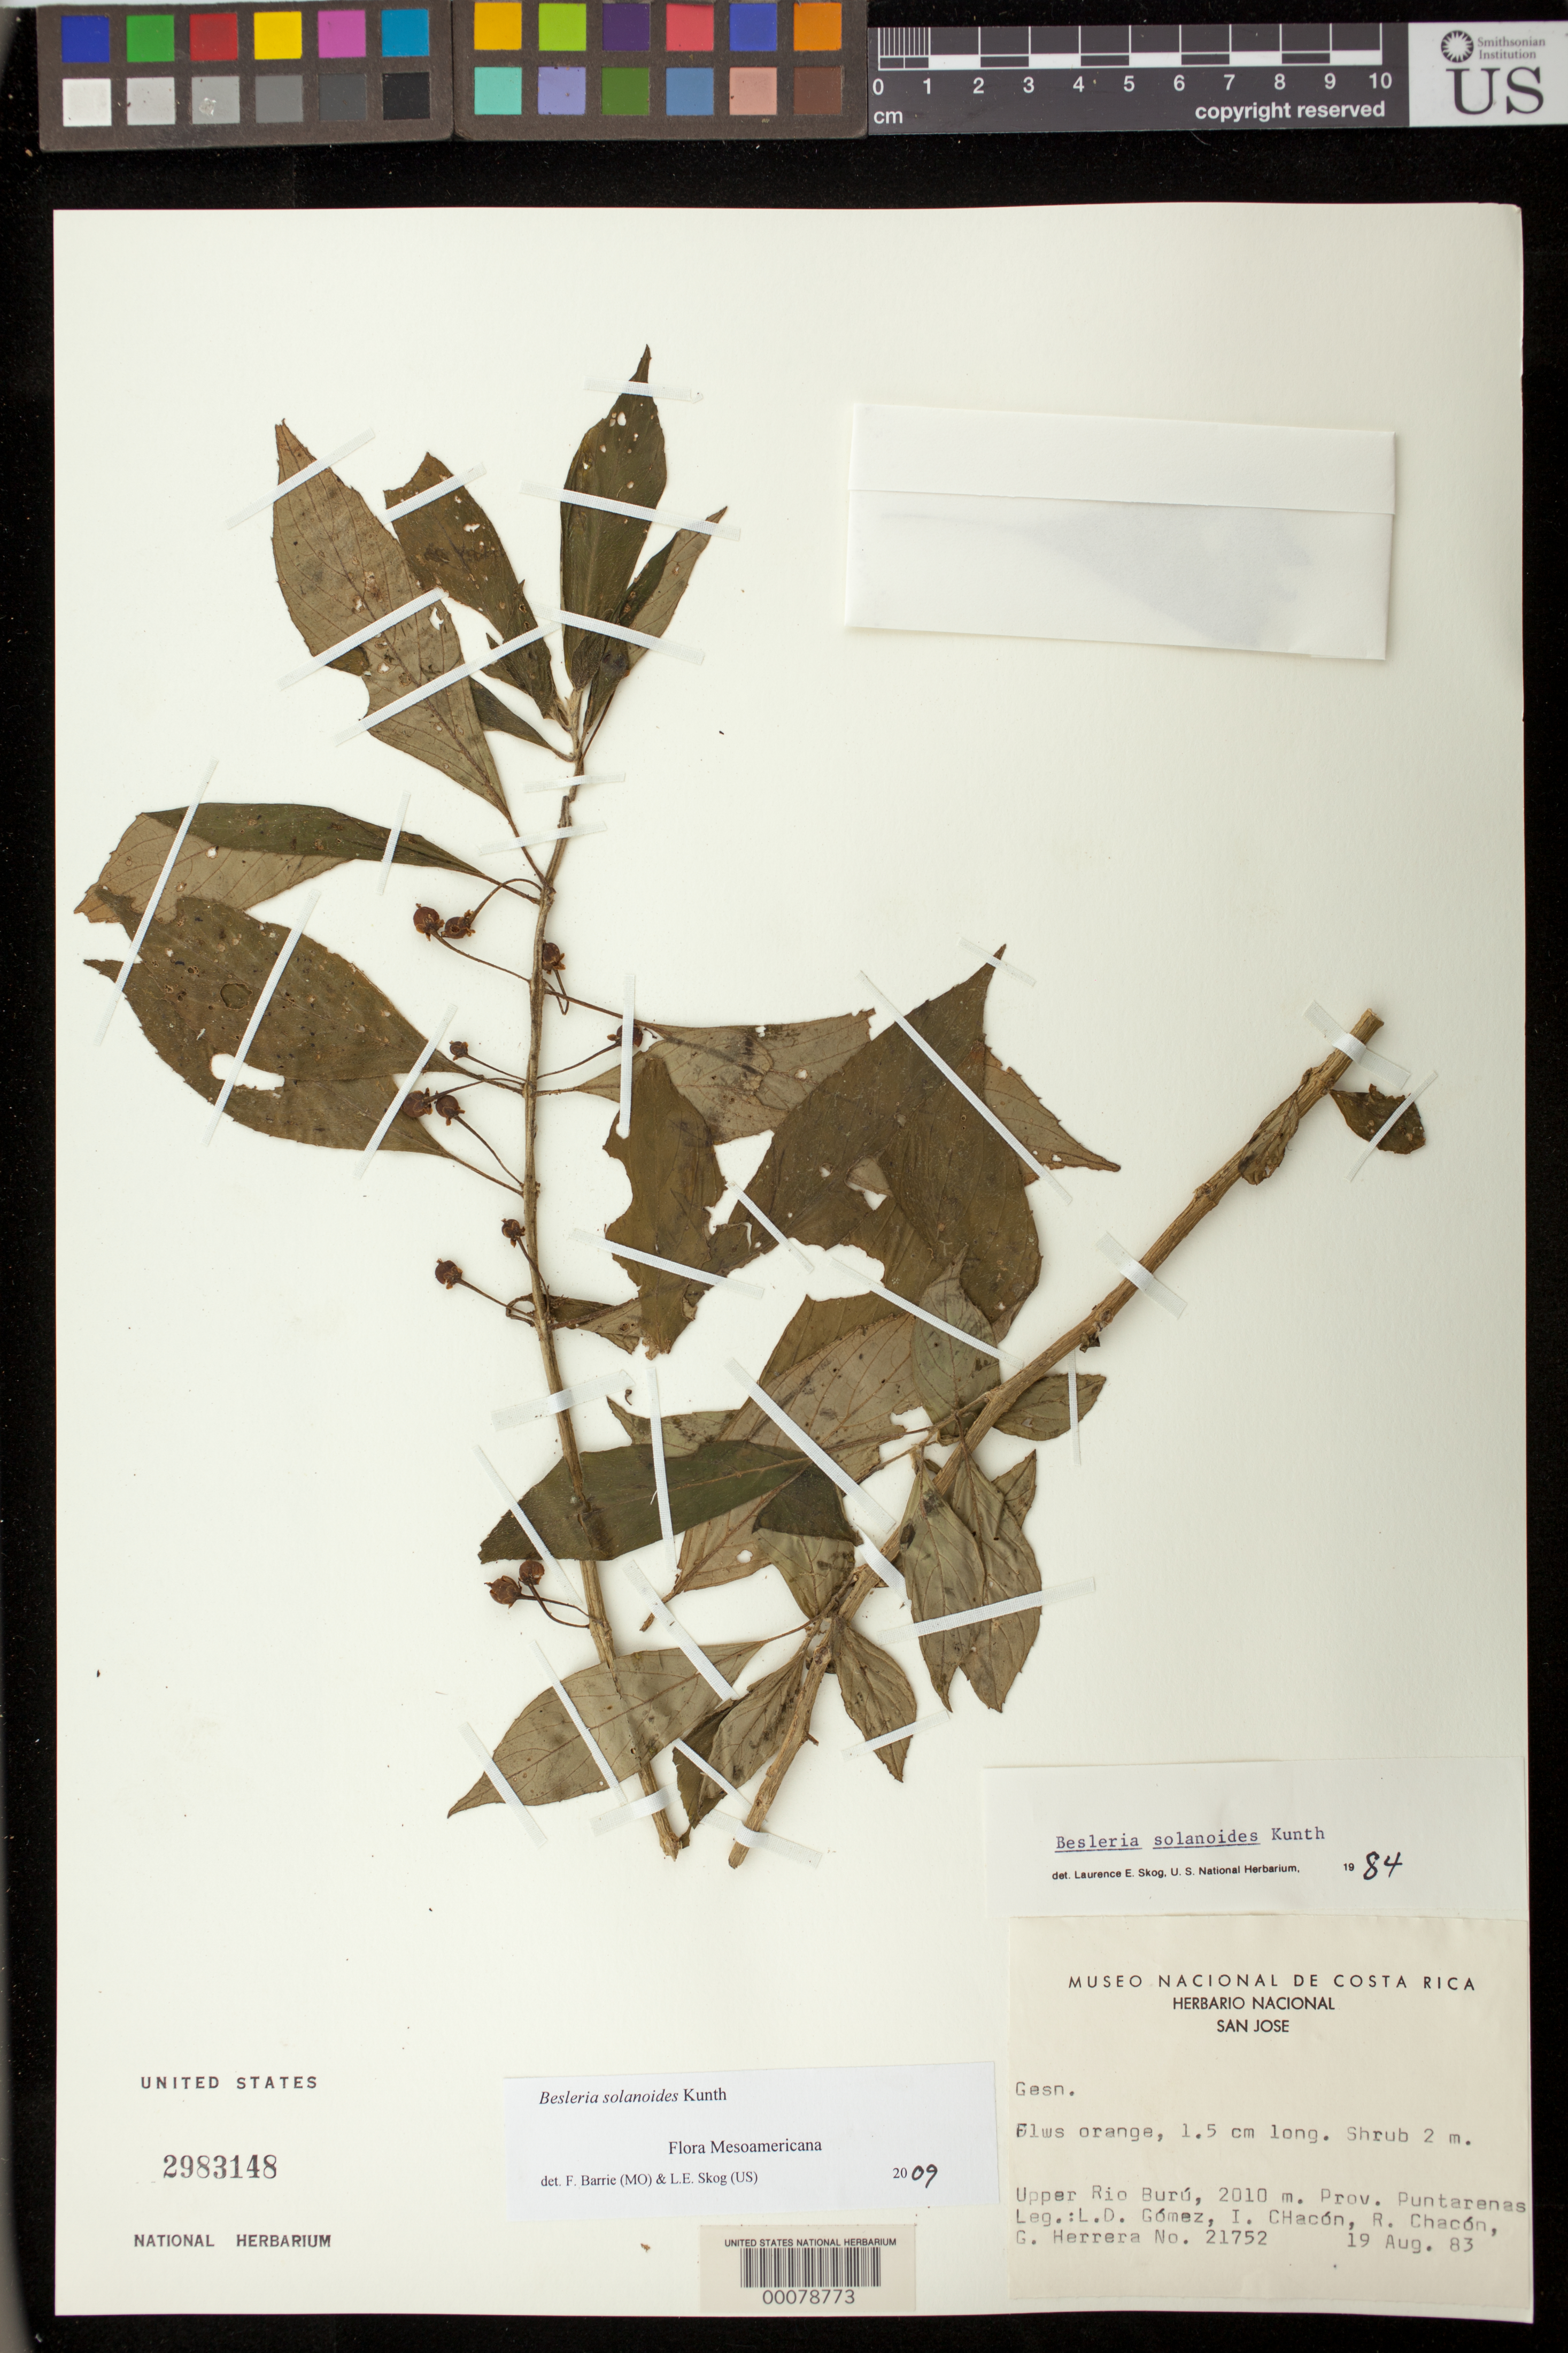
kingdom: Plantae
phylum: Tracheophyta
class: Magnoliopsida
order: Lamiales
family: Gesneriaceae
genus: Besleria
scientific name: Besleria solanoides var. solanoides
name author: Kunth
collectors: L. D. Gómez, I. Chacon, R. Chacón & G. Herrera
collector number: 21752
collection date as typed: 19 Aug 1983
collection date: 1983-08-19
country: Costa Rica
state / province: Puntarenas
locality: Upper Rio Buru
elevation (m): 2010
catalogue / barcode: US 2983148